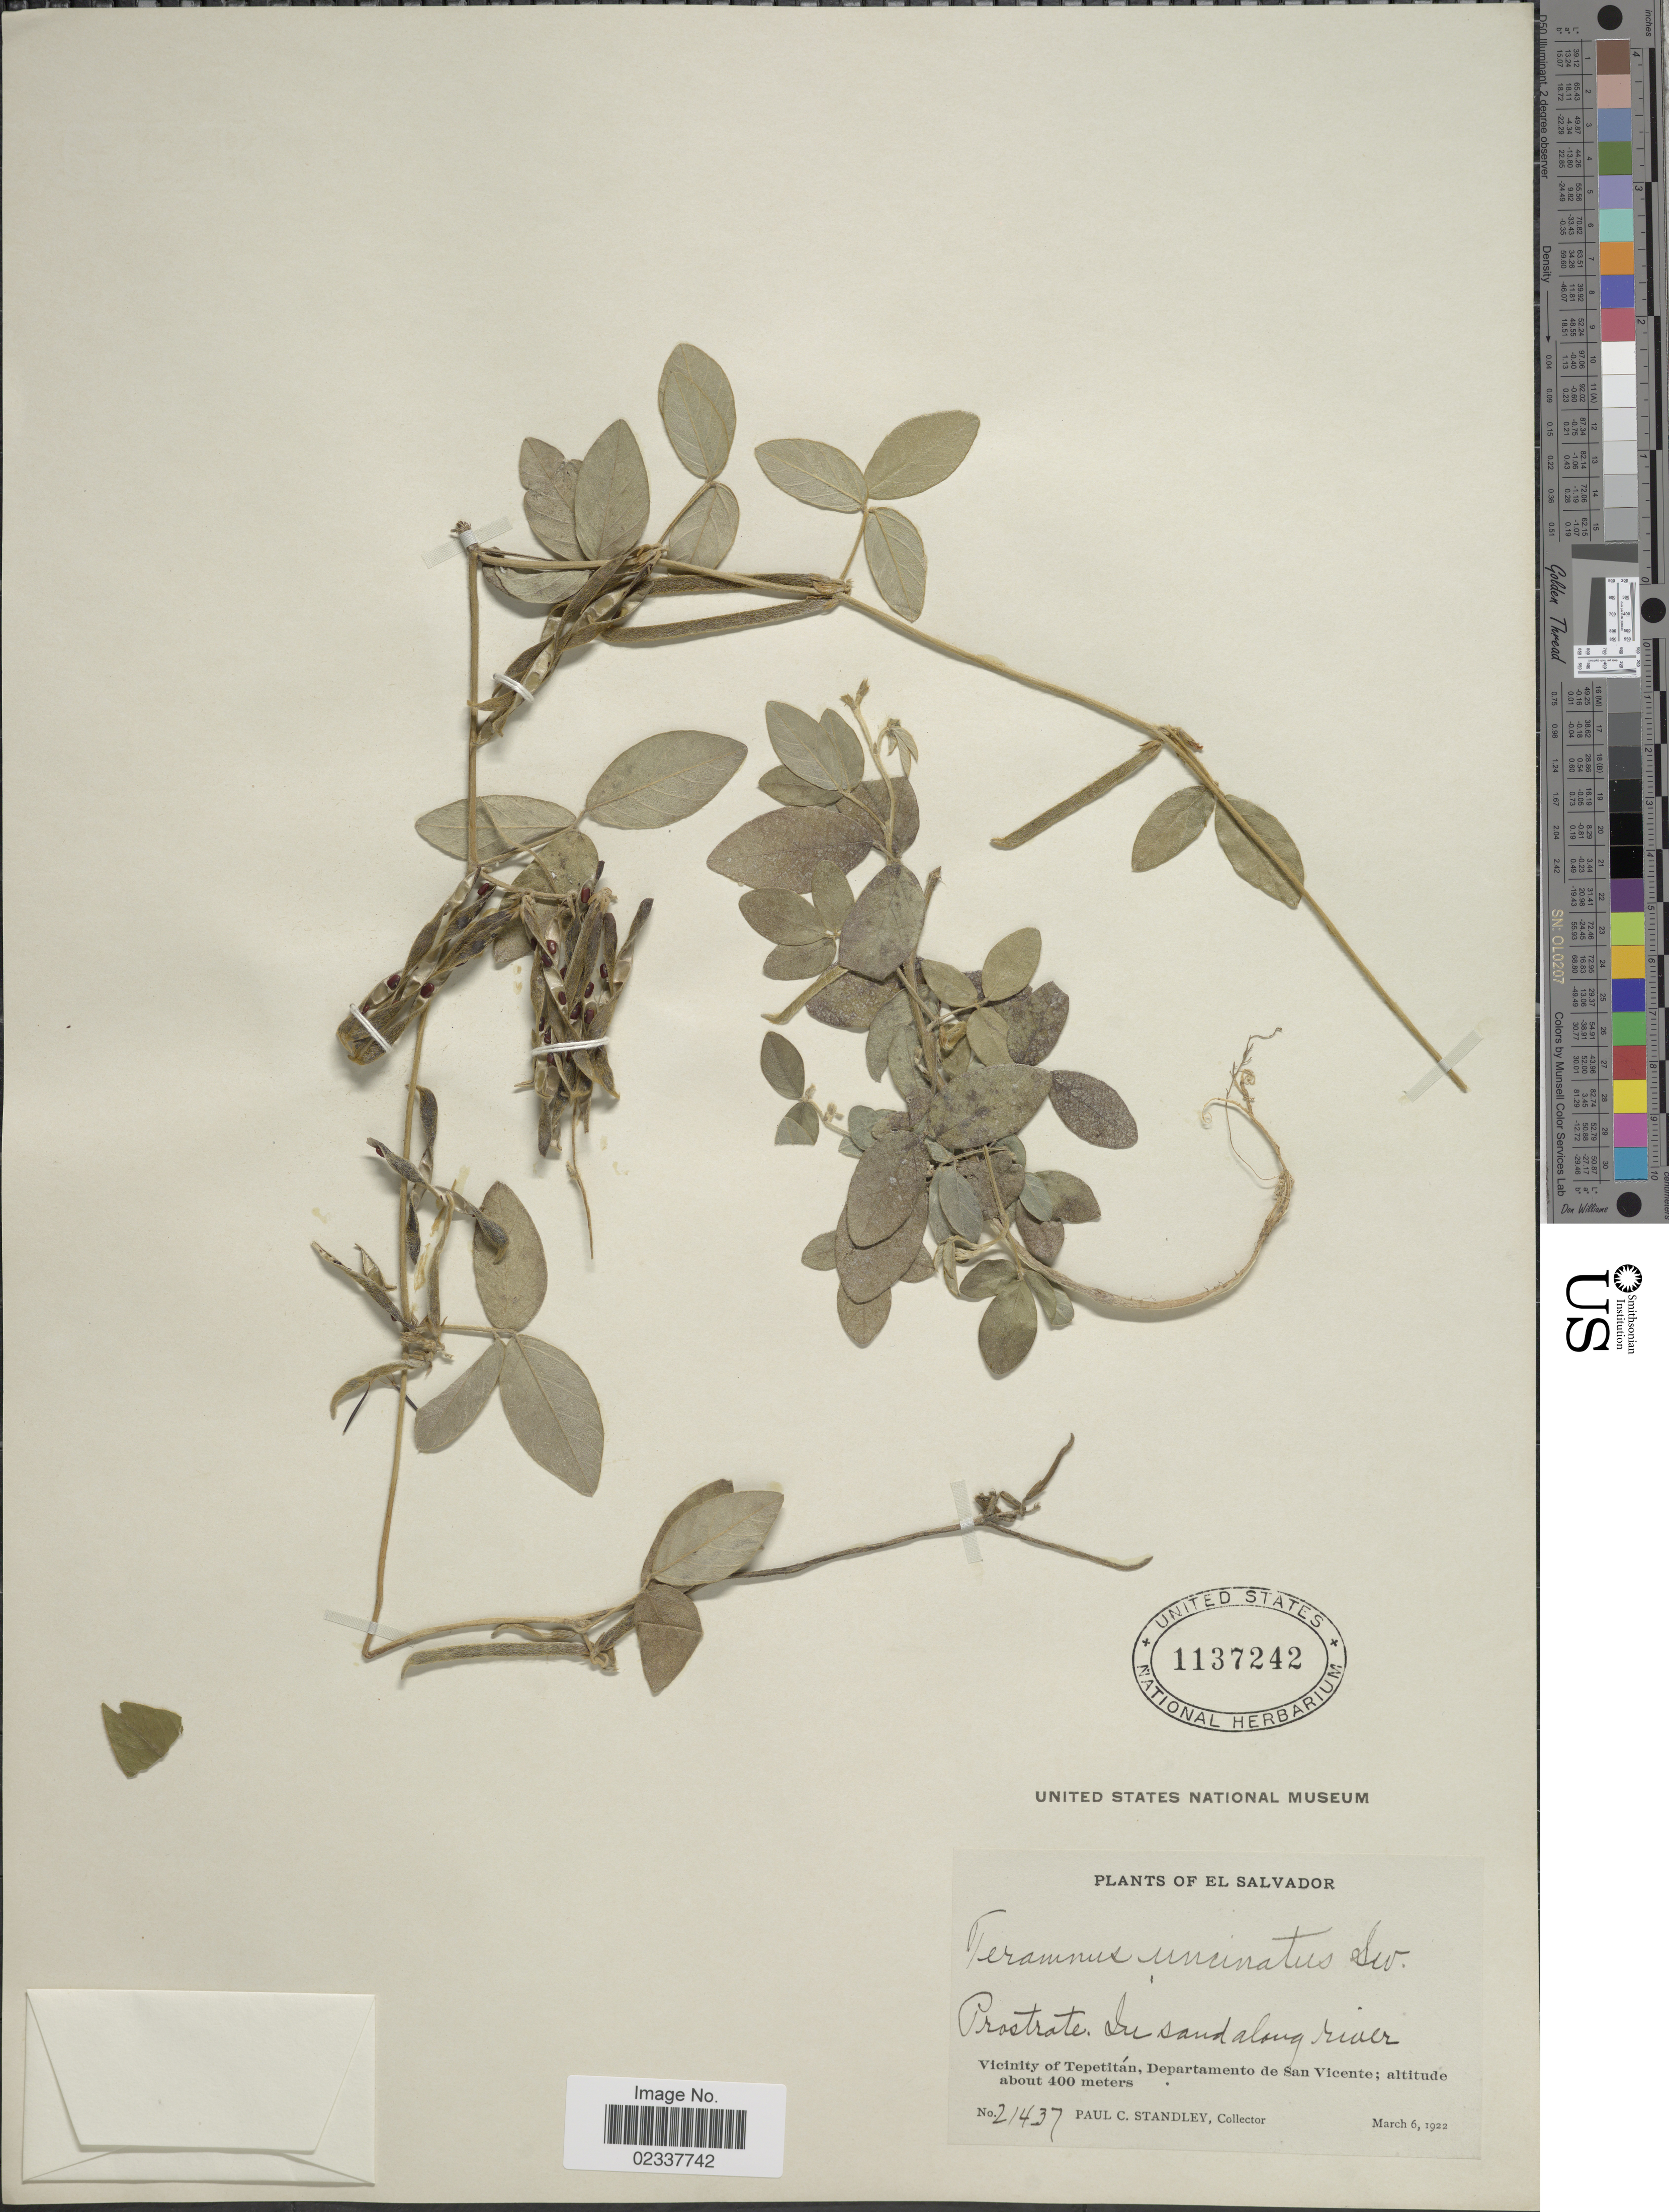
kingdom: Plantae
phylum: Tracheophyta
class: Magnoliopsida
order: Fabales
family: Fabaceae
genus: Teramnus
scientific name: Teramnus uncinatus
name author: (L.) Sw.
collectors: P. C. Standley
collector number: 21437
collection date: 1922-03-06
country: El Salvador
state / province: San Vincente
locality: Vicinity of Tepetitan, Departamento de San Vicente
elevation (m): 400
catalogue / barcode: US 1137242